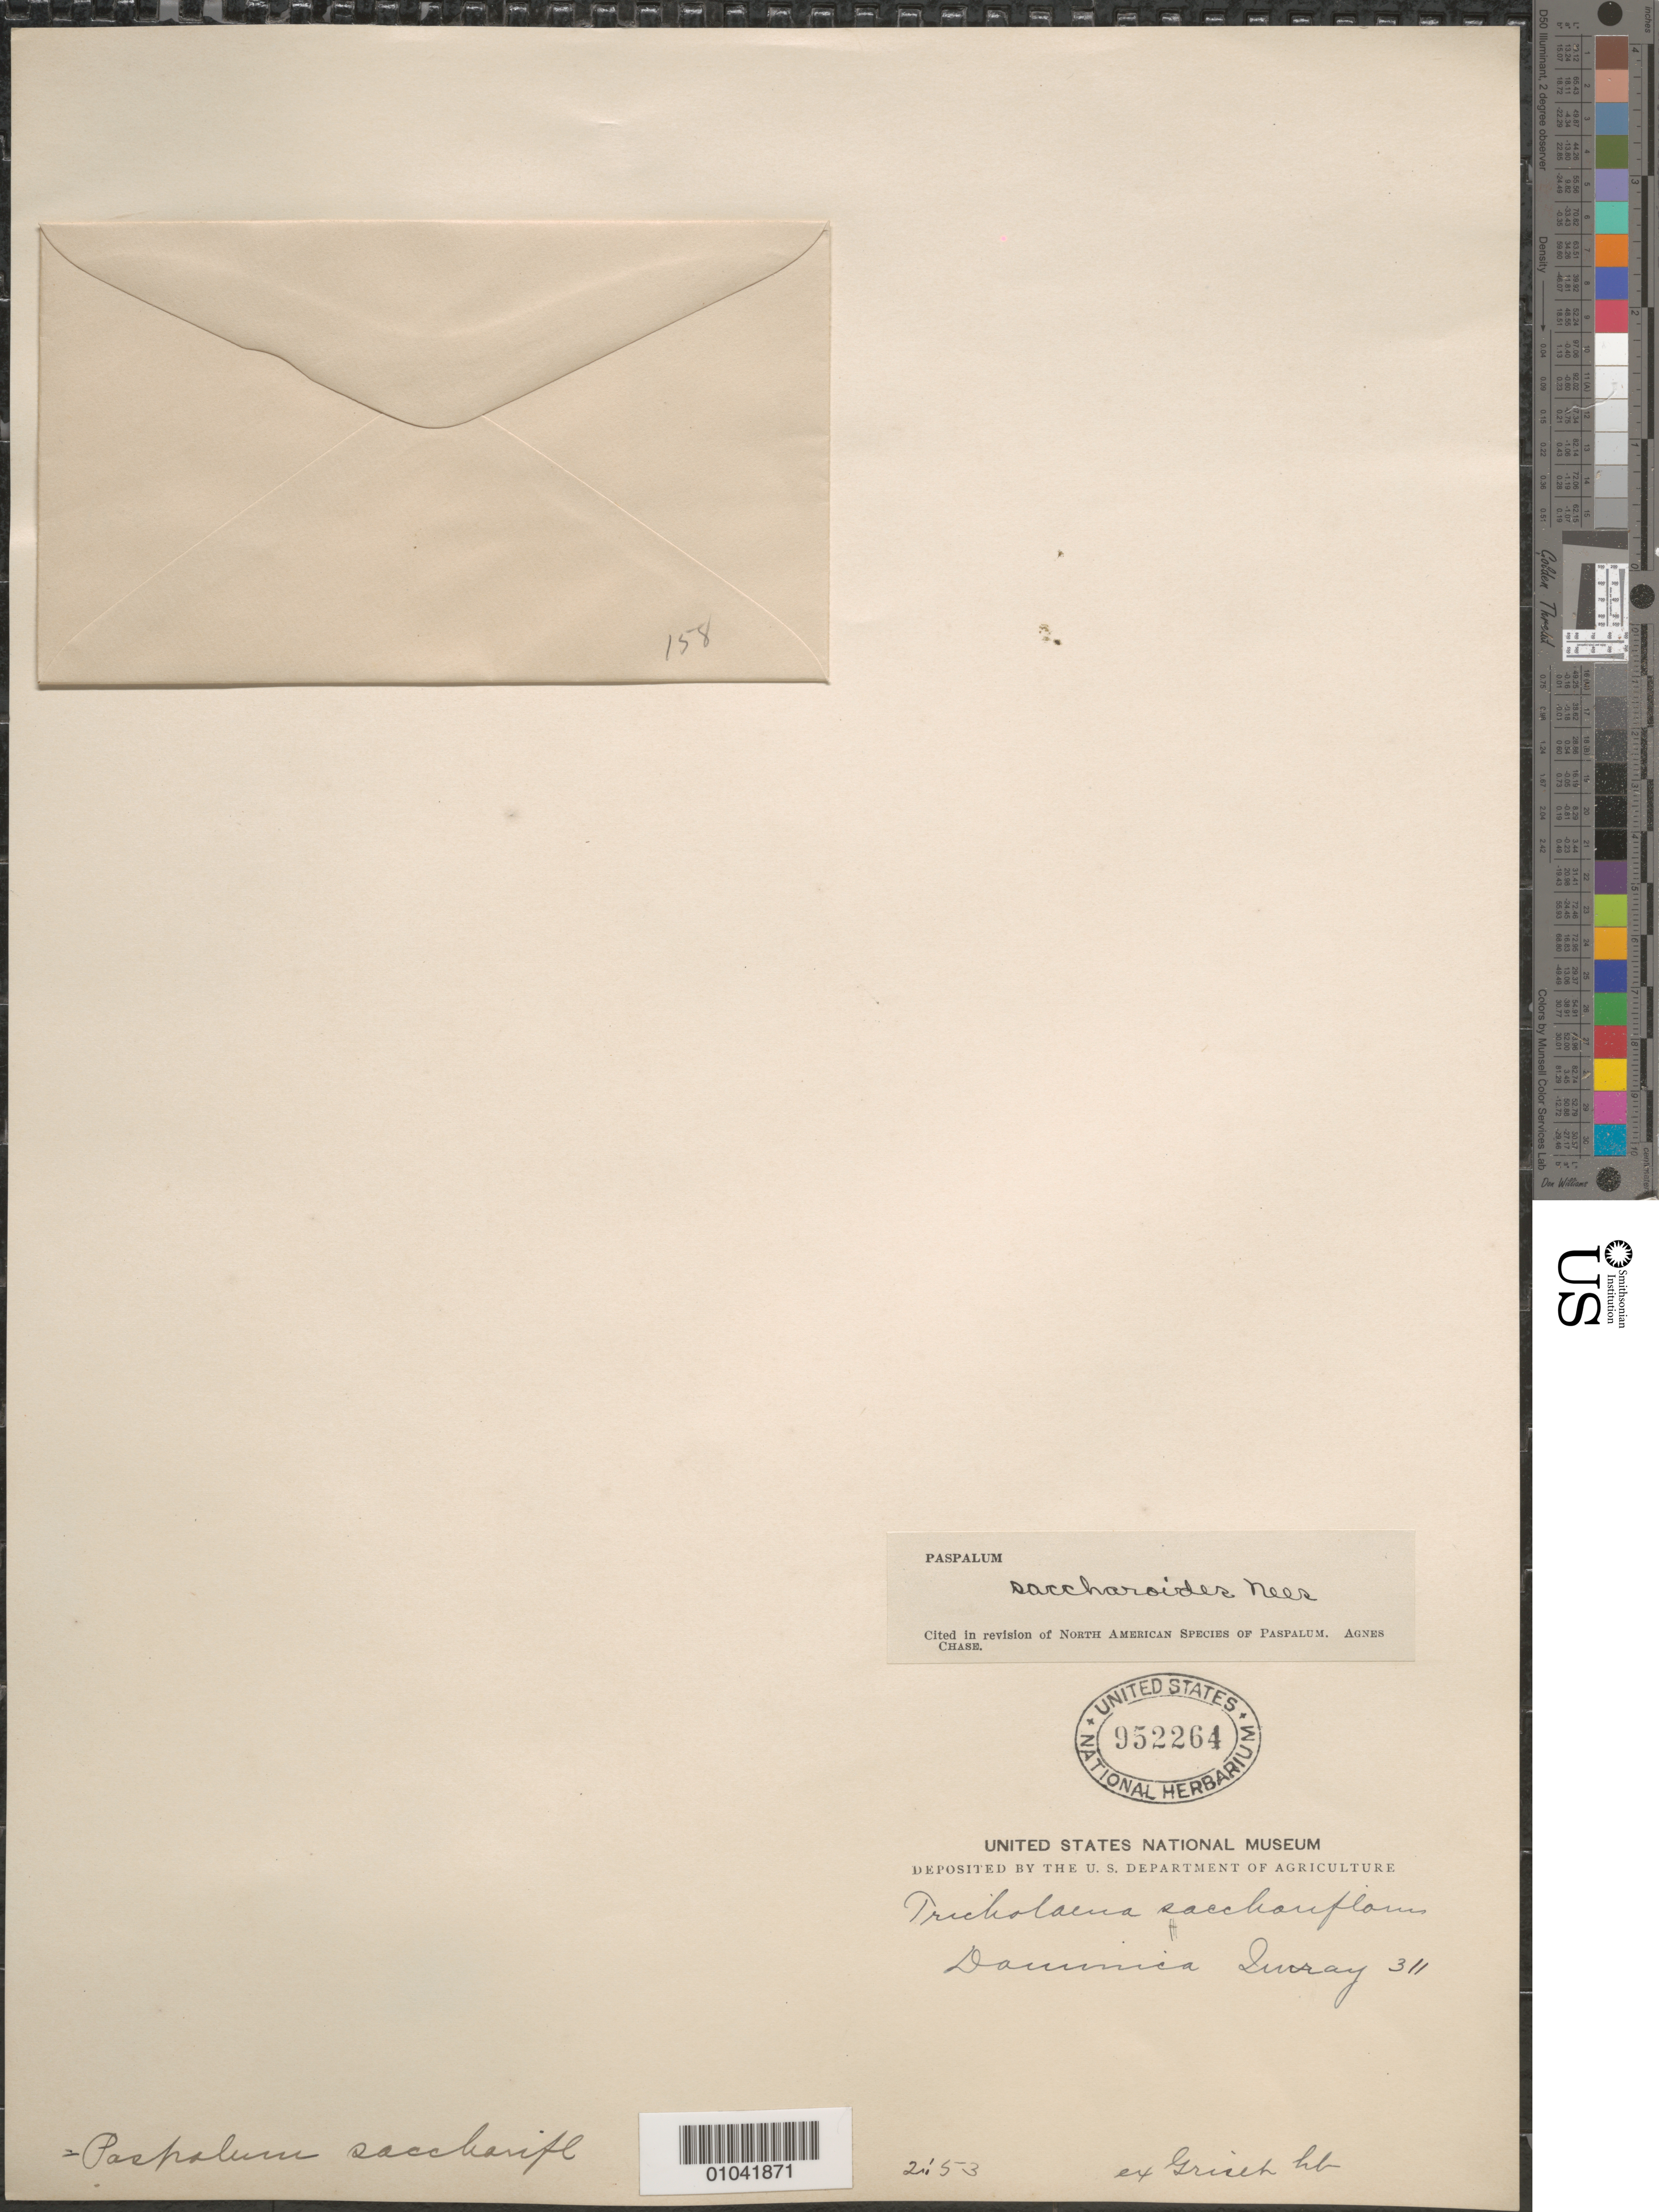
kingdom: Plantae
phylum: Tracheophyta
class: Liliopsida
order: Poales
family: Poaceae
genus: Paspalum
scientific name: Paspalum saccharoides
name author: Nees ex Trin.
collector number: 311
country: Dominica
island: Dominica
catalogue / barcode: US 952264